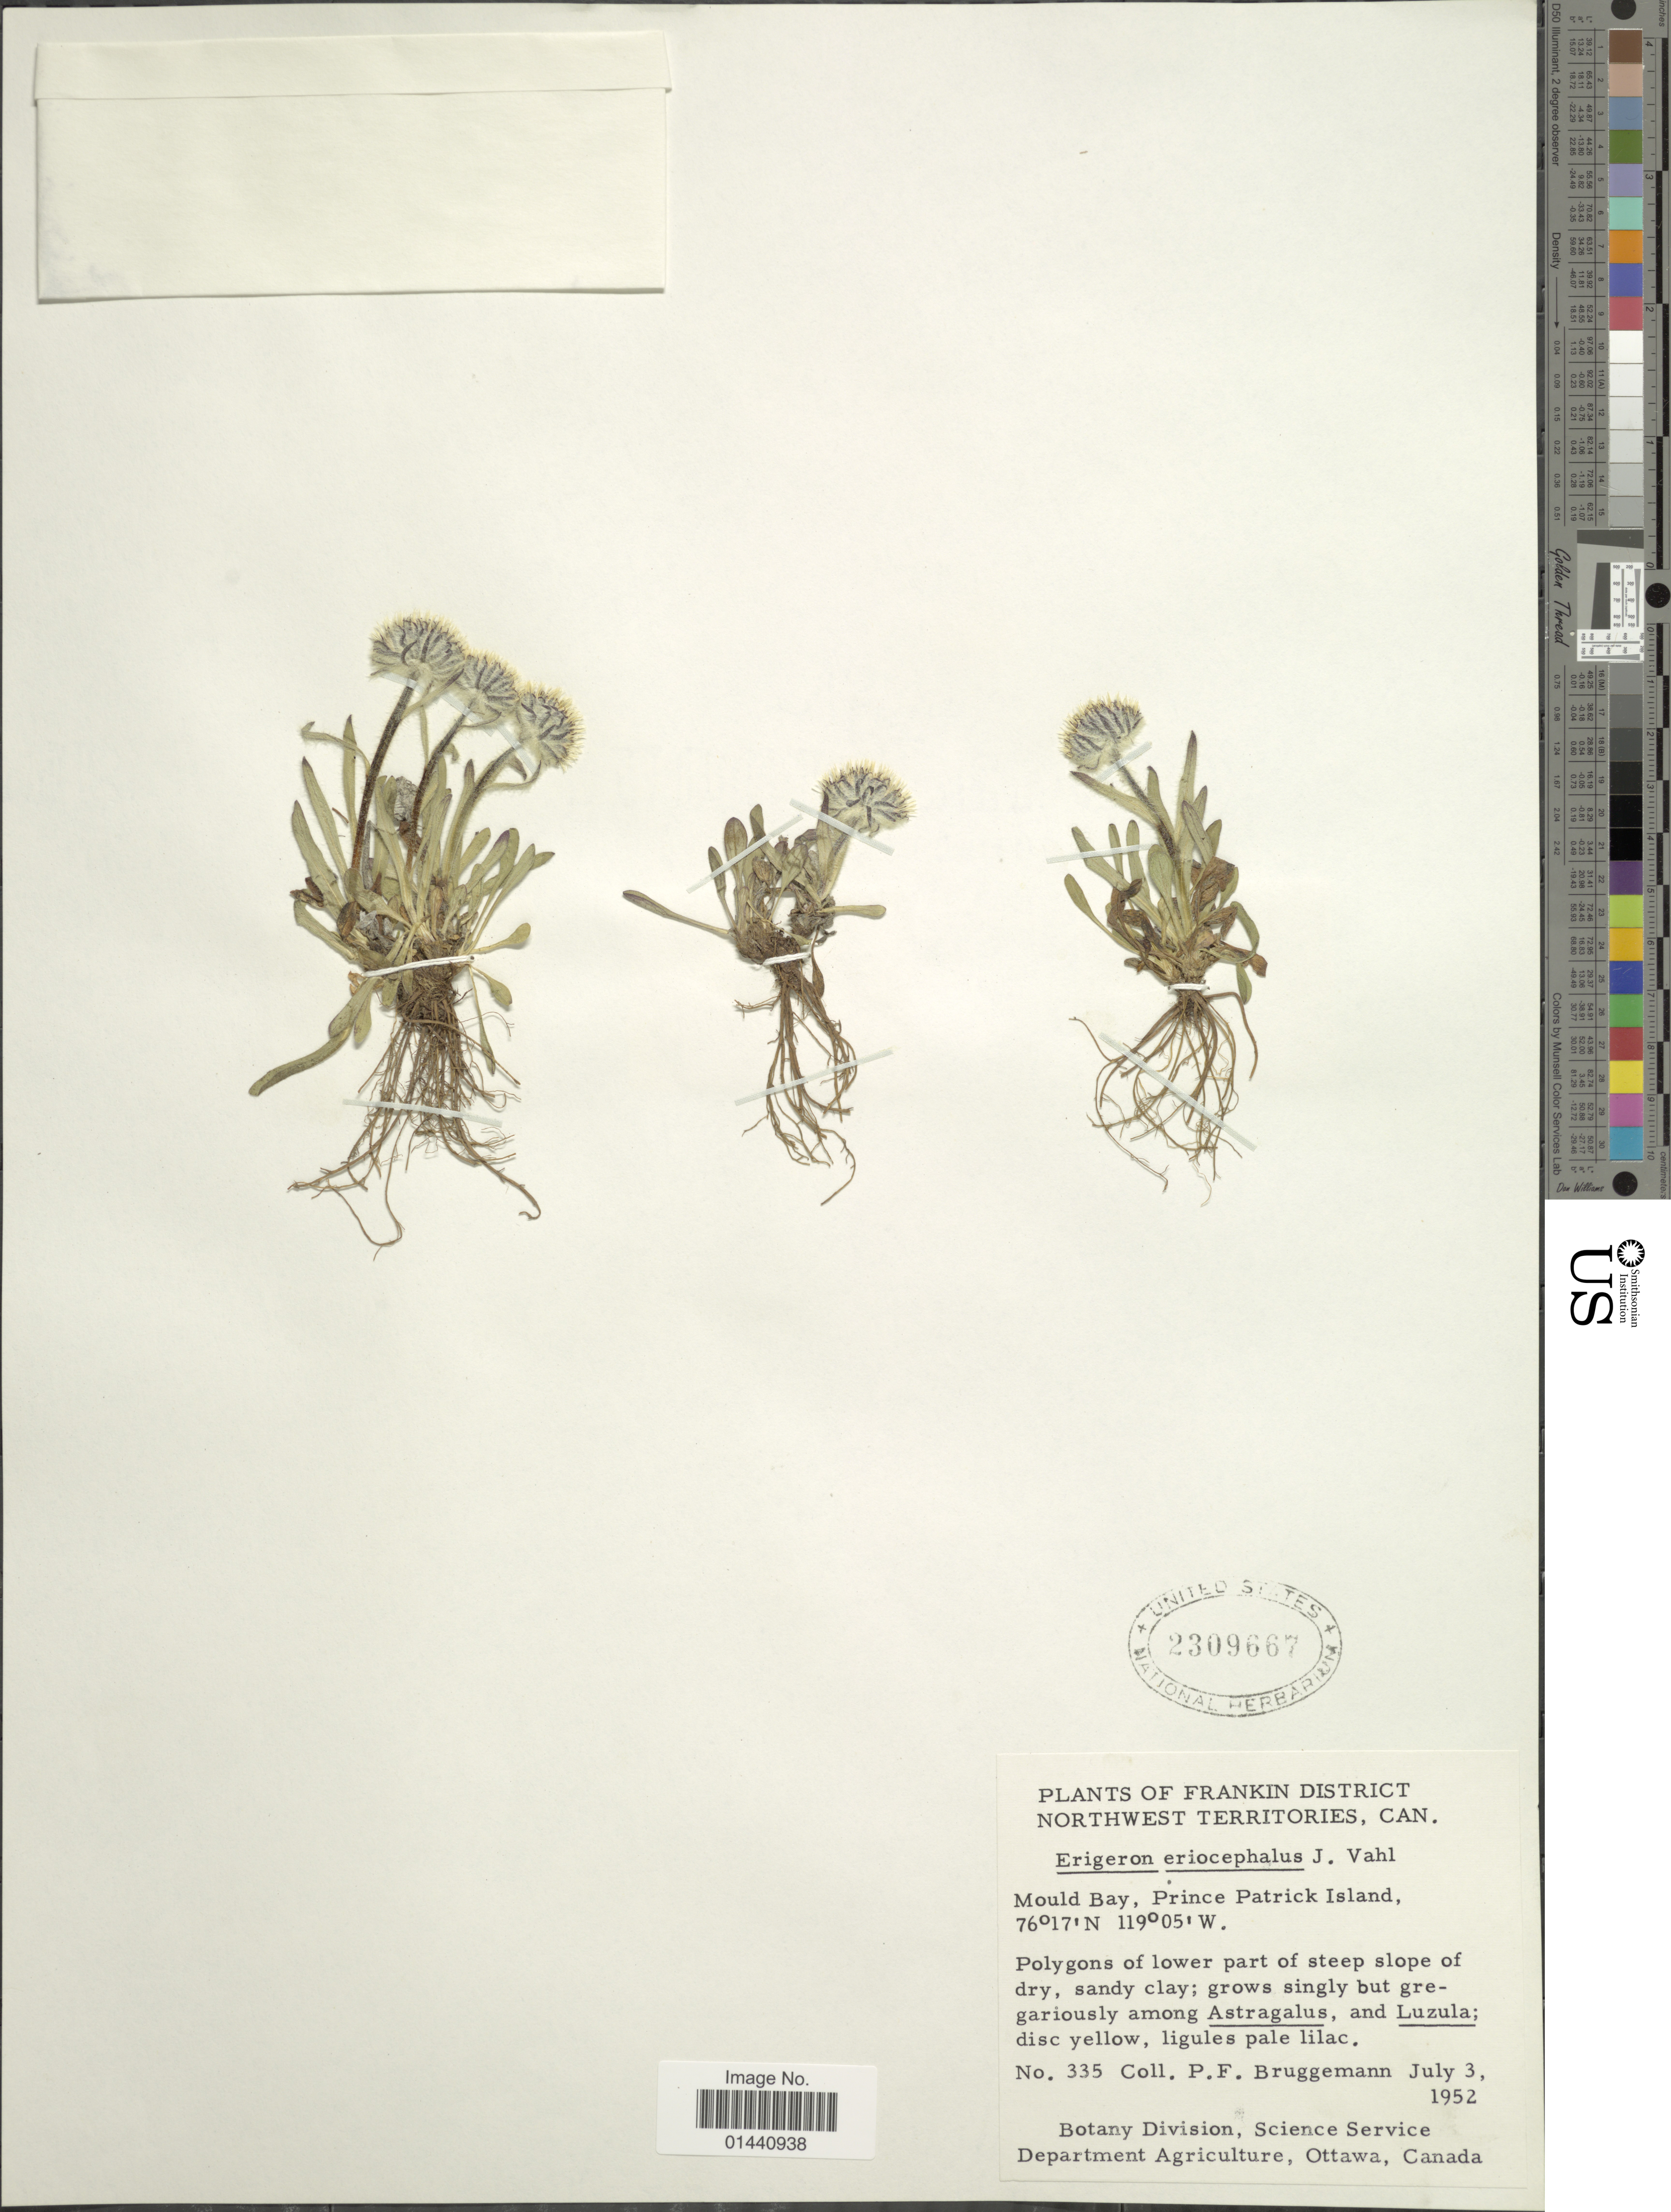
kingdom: Plantae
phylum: Tracheophyta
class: Magnoliopsida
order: Asterales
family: Asteraceae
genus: Erigeron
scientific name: Erigeron eriocephalus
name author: J. Vahl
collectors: P. Bruggemann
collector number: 335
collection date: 1952-07-03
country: Canada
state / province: Northwest Territories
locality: Frankin District. Can. Mould Bay, Prince Patrick Island.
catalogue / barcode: US 2309667